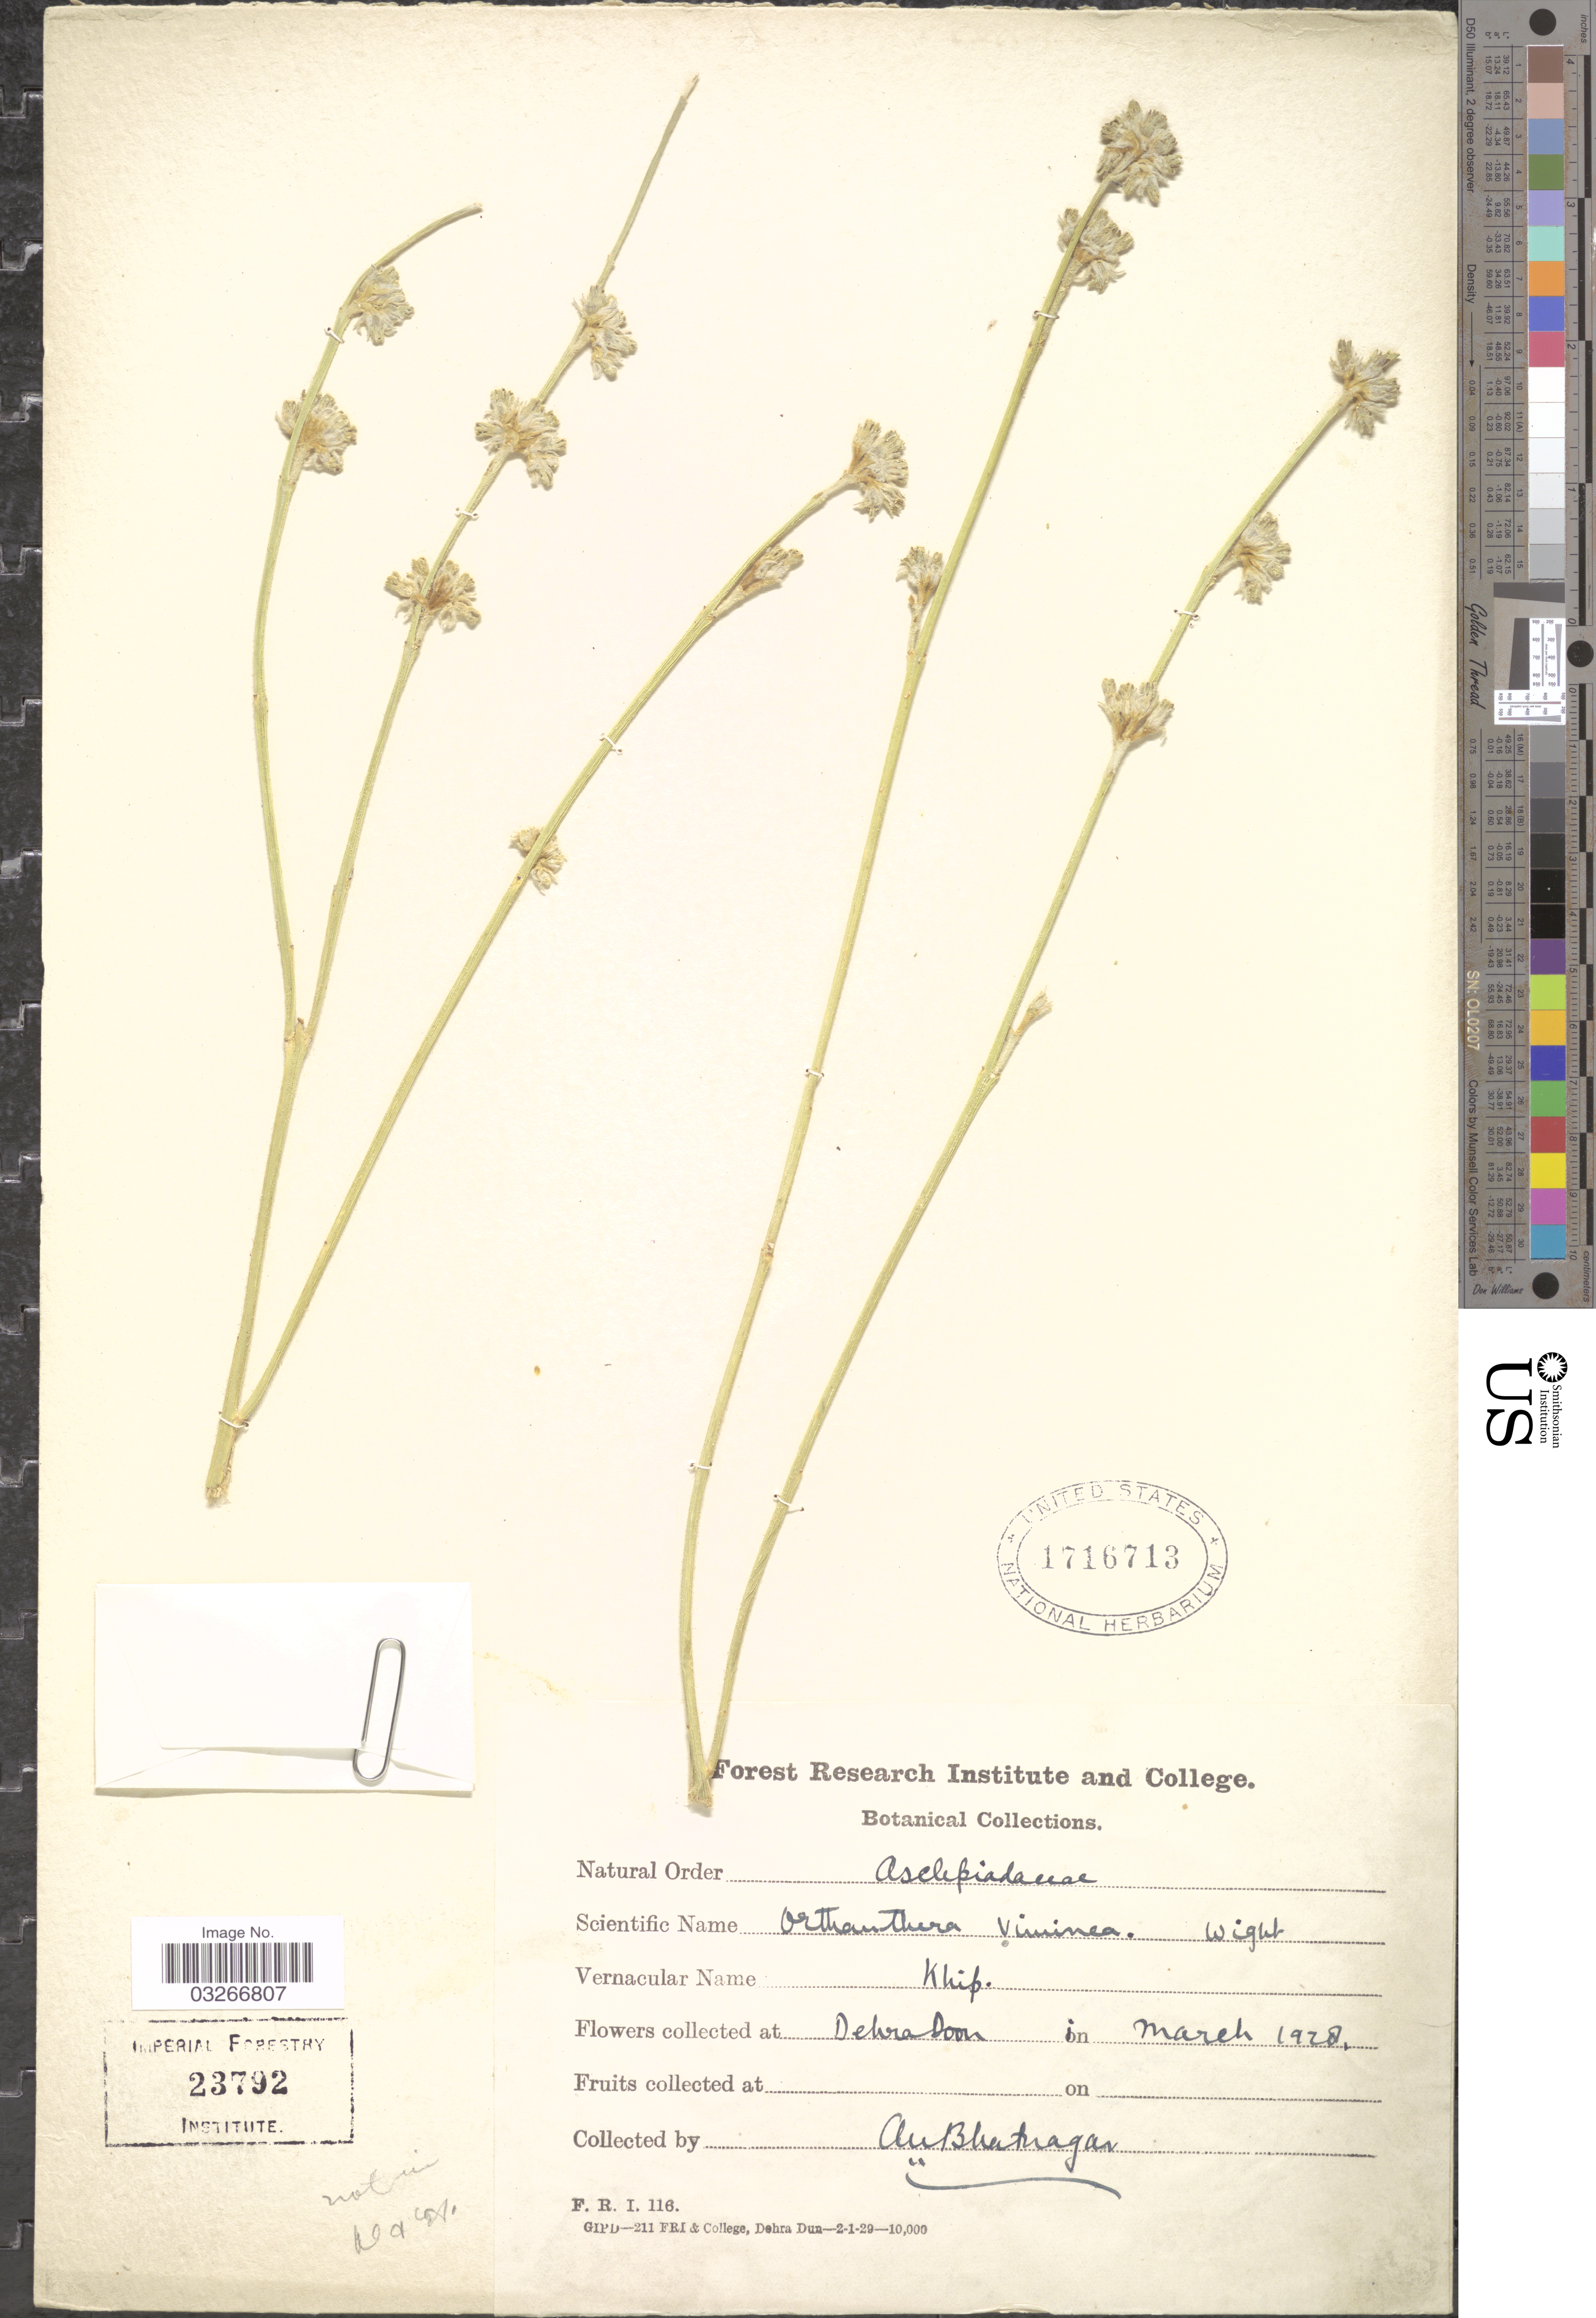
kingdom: Plantae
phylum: Tracheophyta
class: Magnoliopsida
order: Gentianales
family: Apocynaceae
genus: Orthanthera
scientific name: Orthanthera viminea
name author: Wight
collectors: Bhatnagar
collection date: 1928-03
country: India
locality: Dehra Doon.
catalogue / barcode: US 1716713